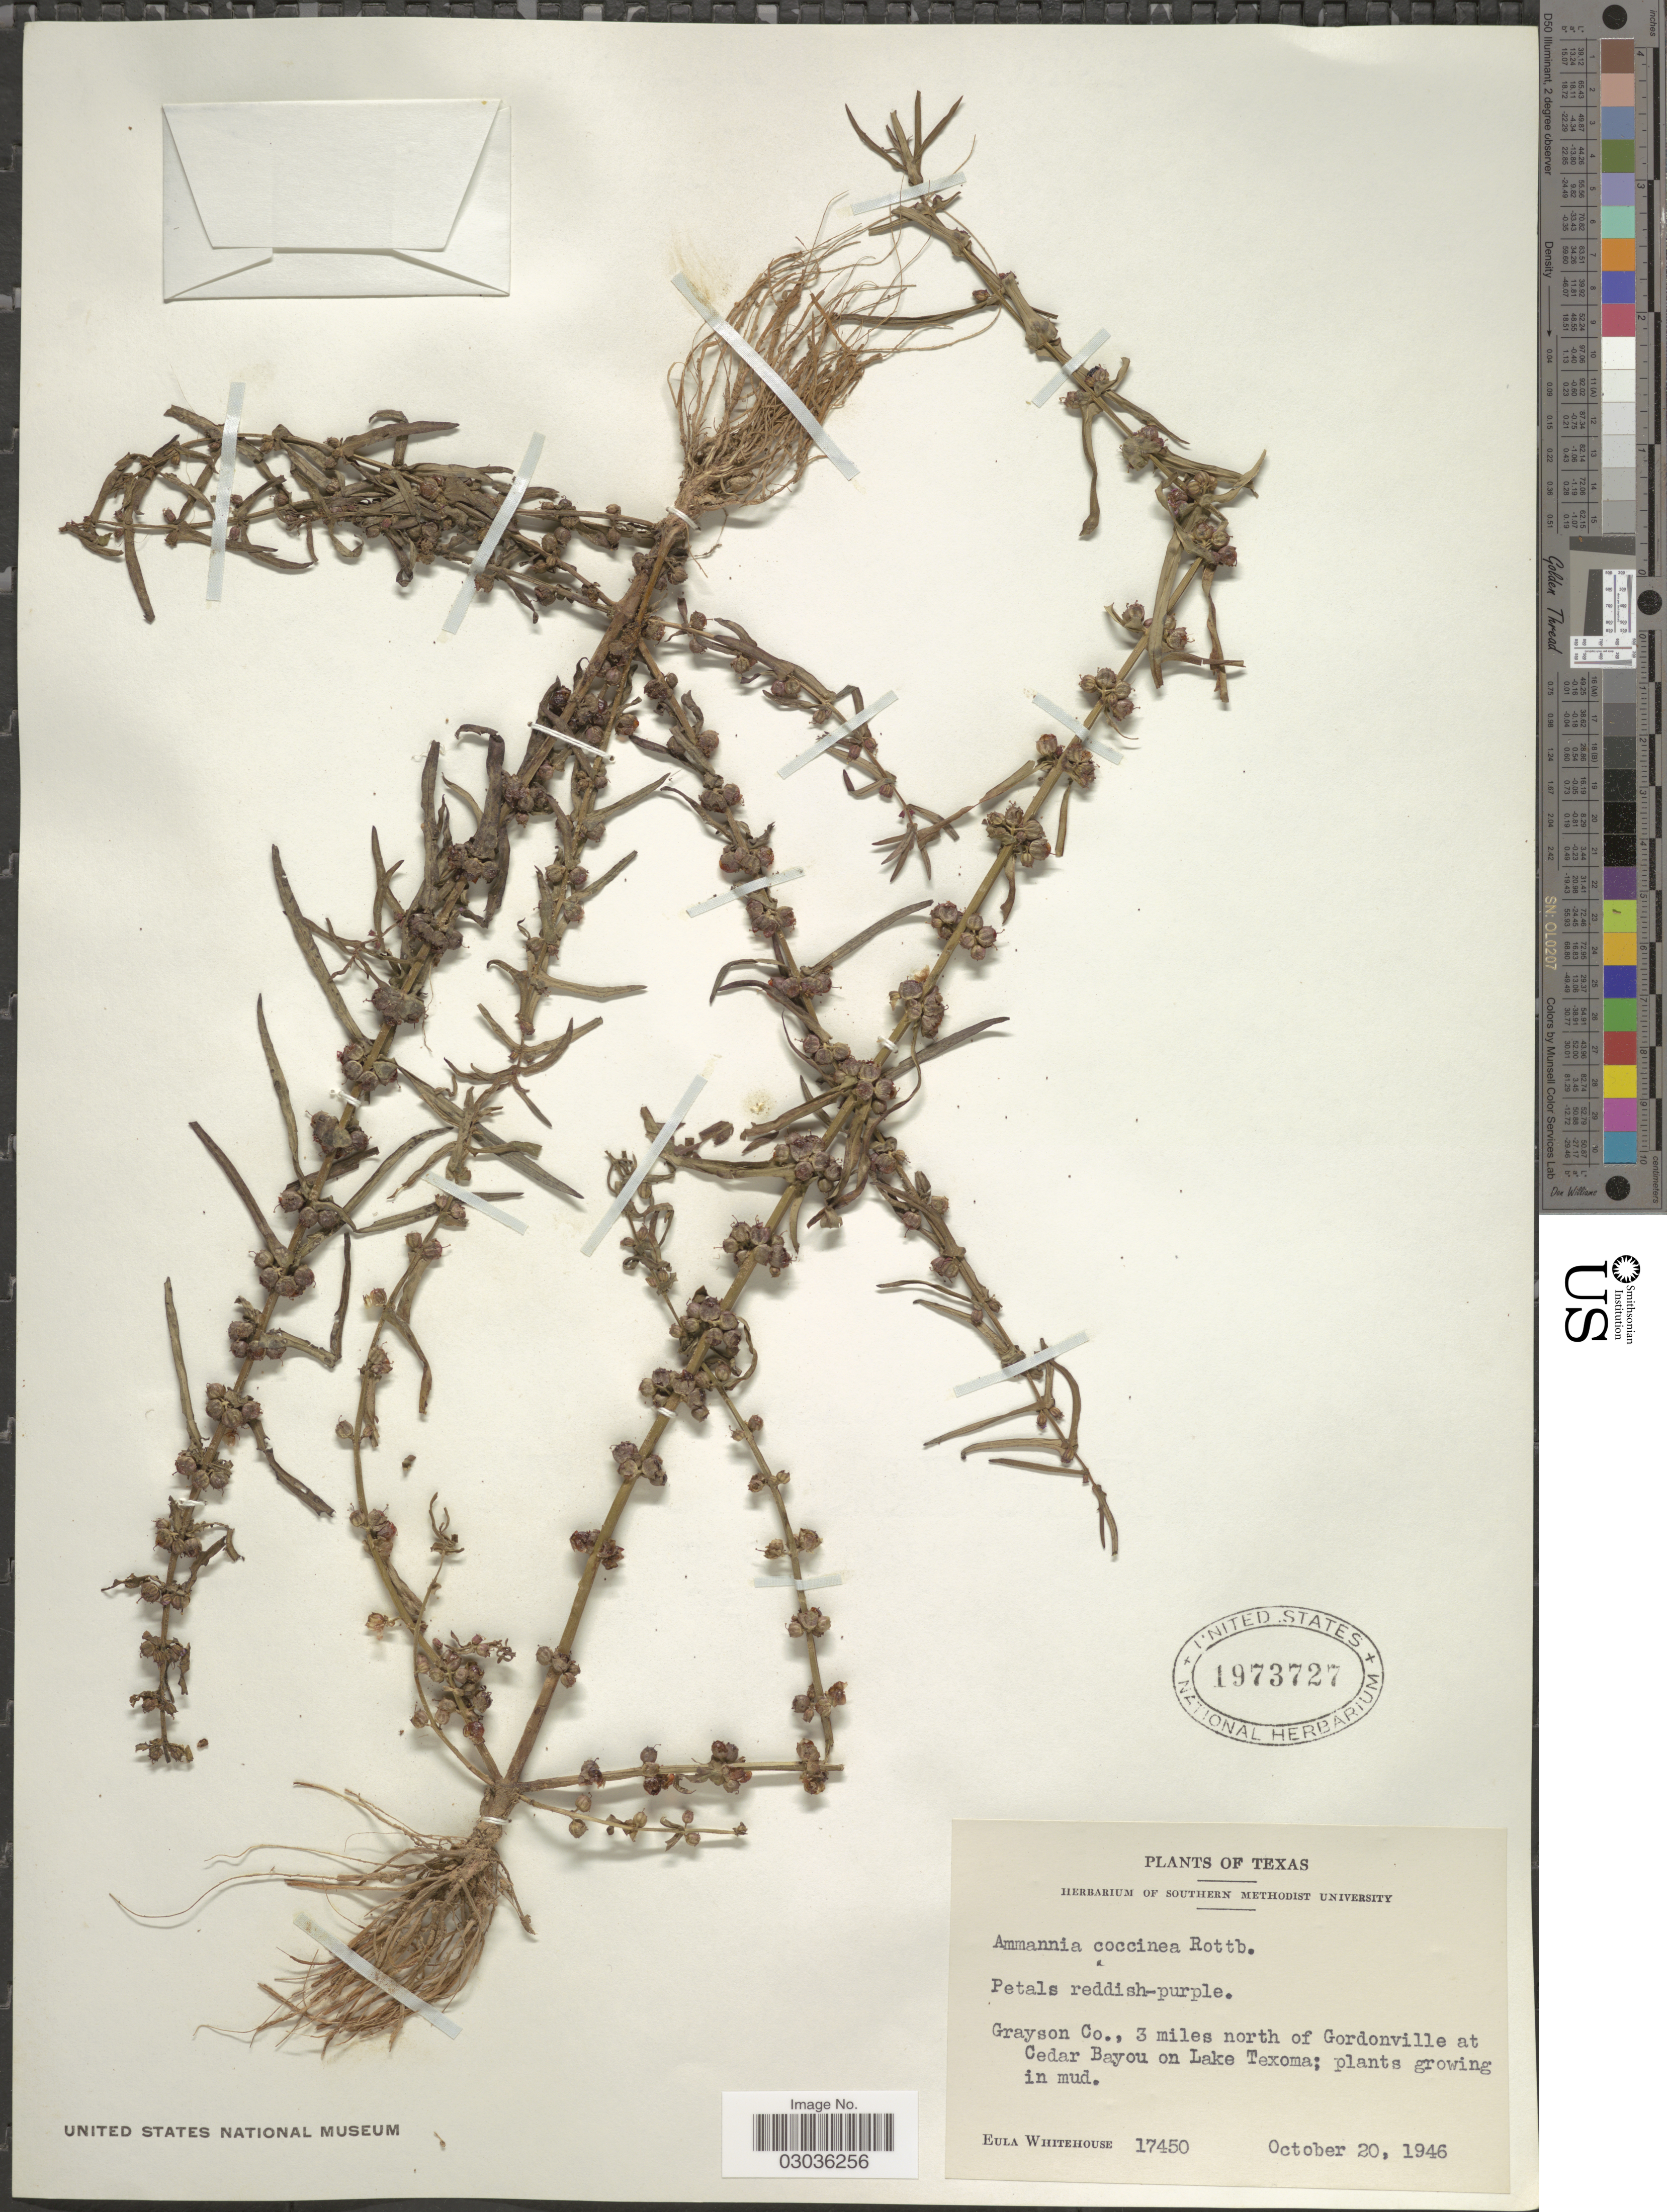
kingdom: Plantae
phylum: Tracheophyta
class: Magnoliopsida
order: Myrtales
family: Lythraceae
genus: Ammannia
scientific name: Ammannia coccinea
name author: Rottb.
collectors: E. Whitehouse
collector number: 17450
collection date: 1946-10-20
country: United States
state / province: Texas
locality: Grayson Co., 3 miles north of Gordonville at Cedar Bayou on Lake Texoma.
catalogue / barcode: US 1973727